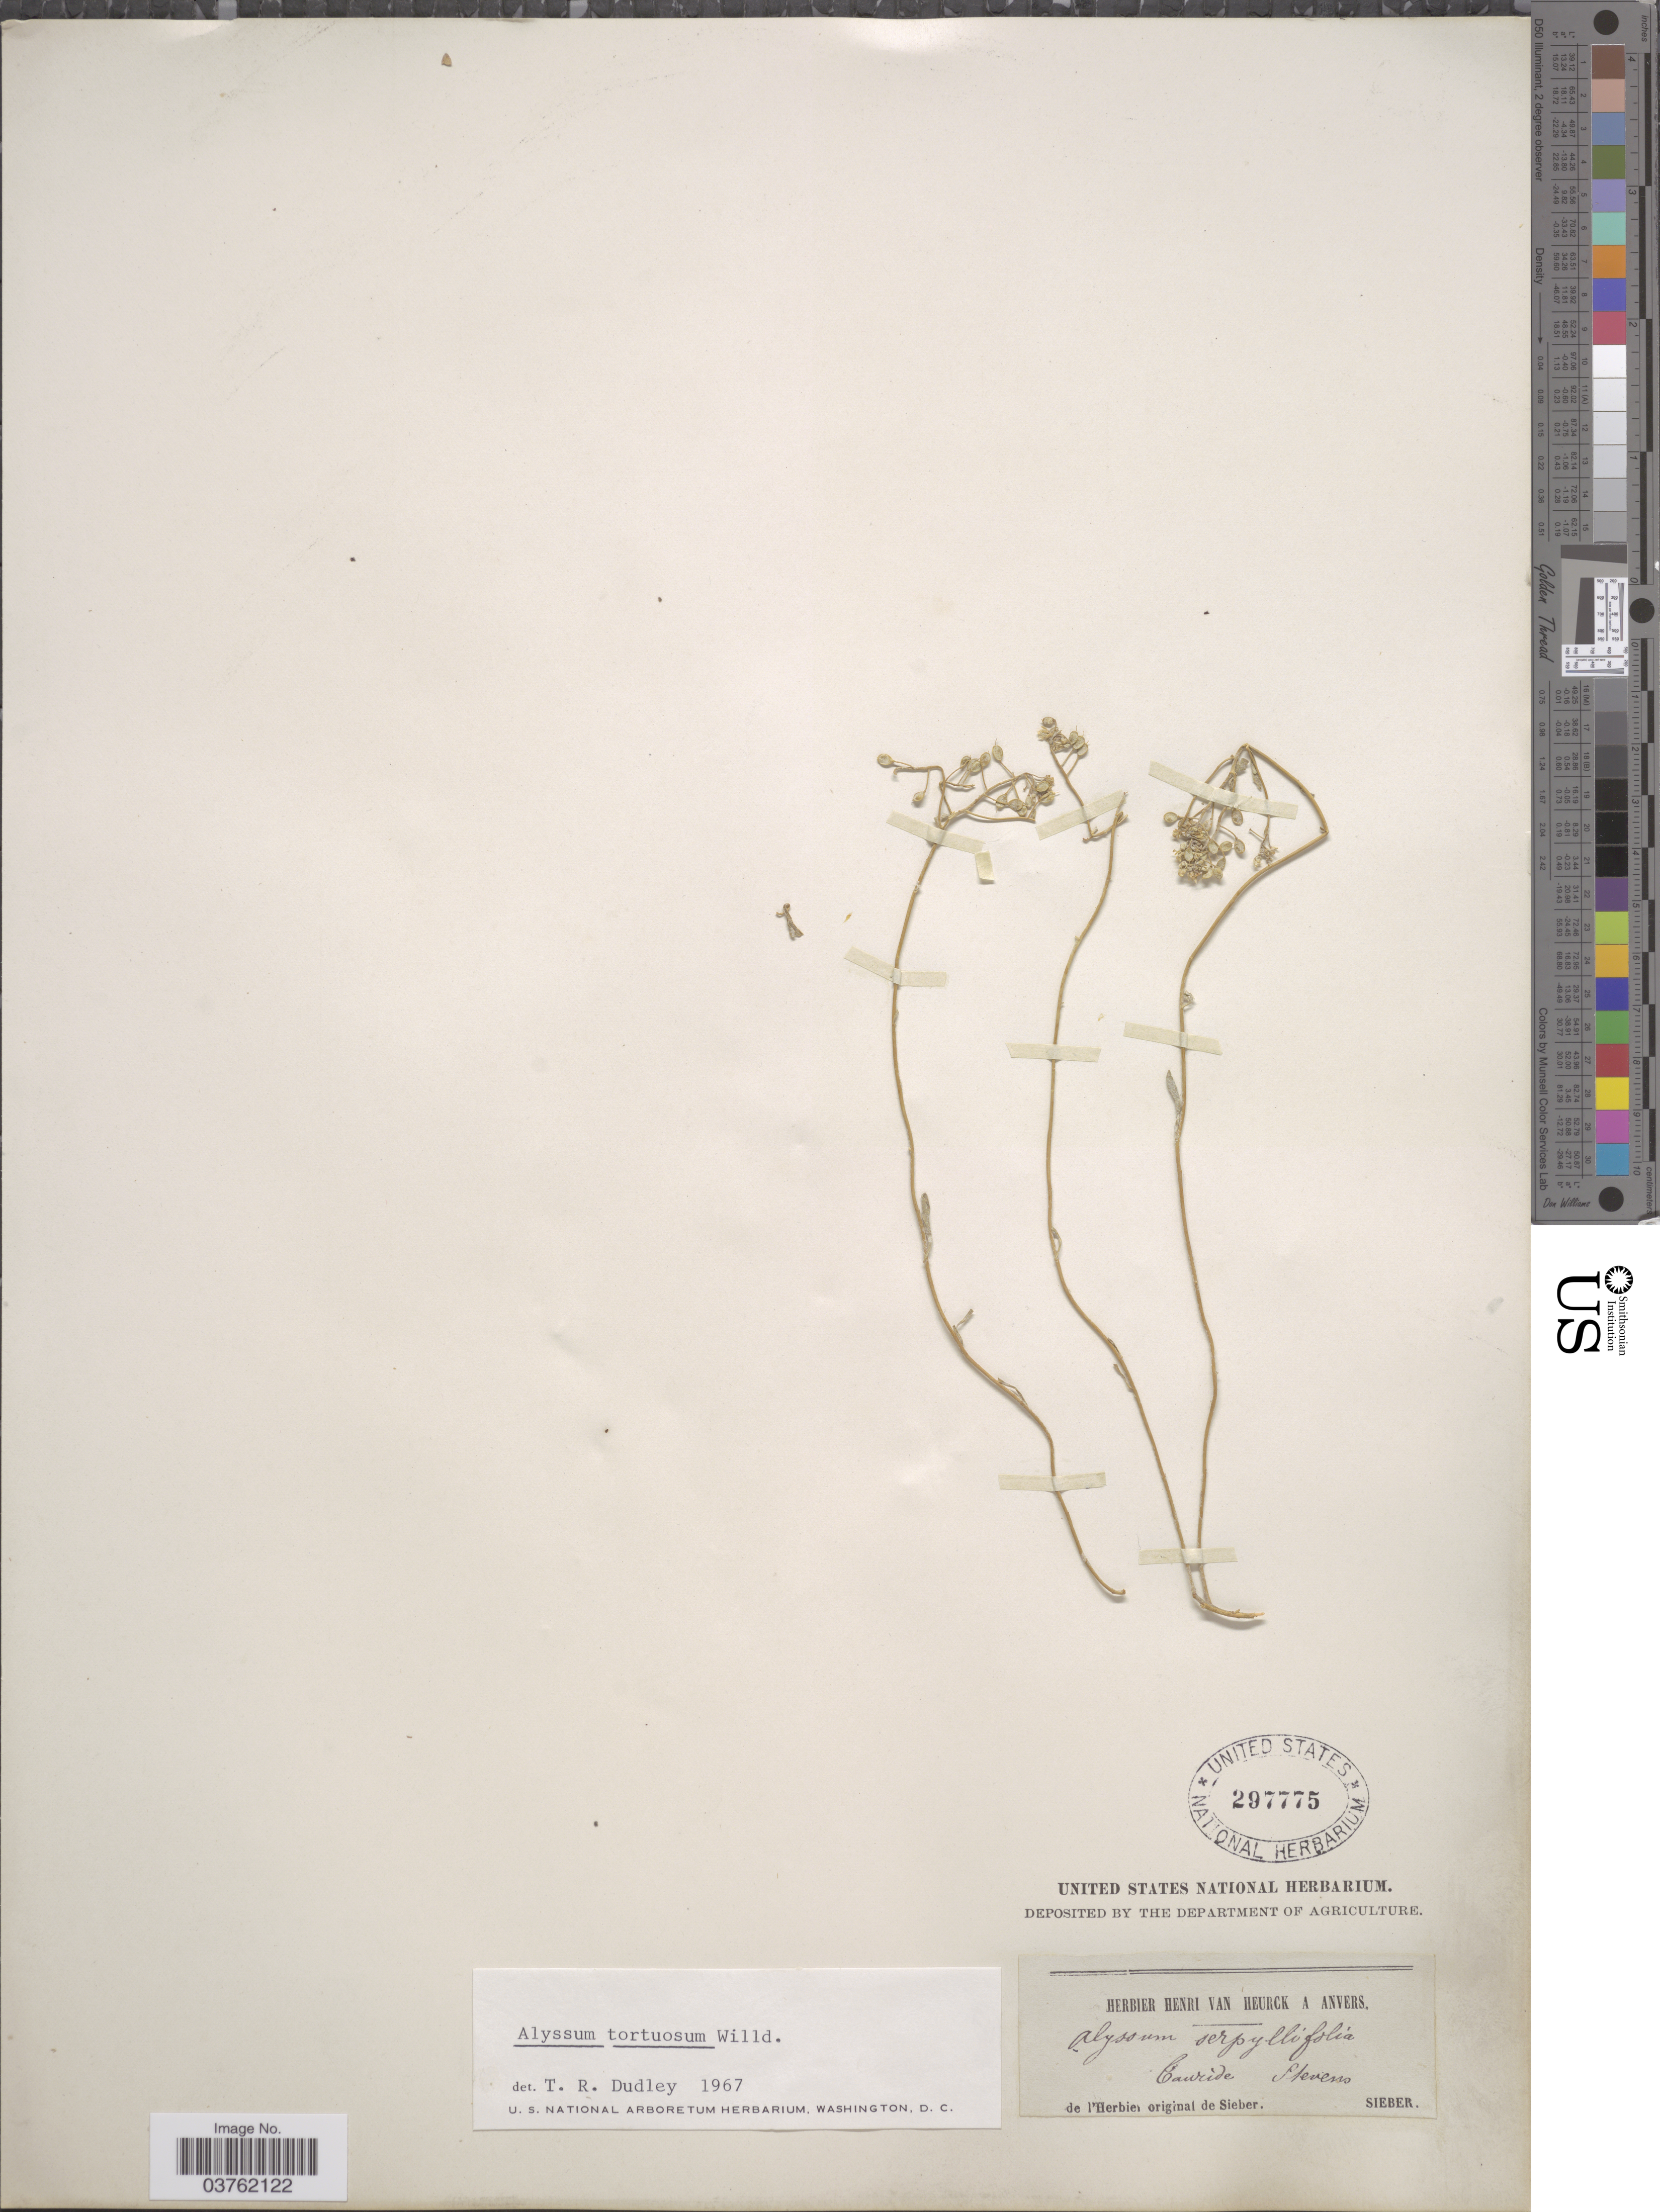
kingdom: Plantae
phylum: Tracheophyta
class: Magnoliopsida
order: Brassicales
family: Brassicaceae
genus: Alyssum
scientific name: Alyssum tortuosum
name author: Waldst. & Kit.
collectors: -- Sieber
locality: Tauride. Slevens [interpreted].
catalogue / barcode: US 297775